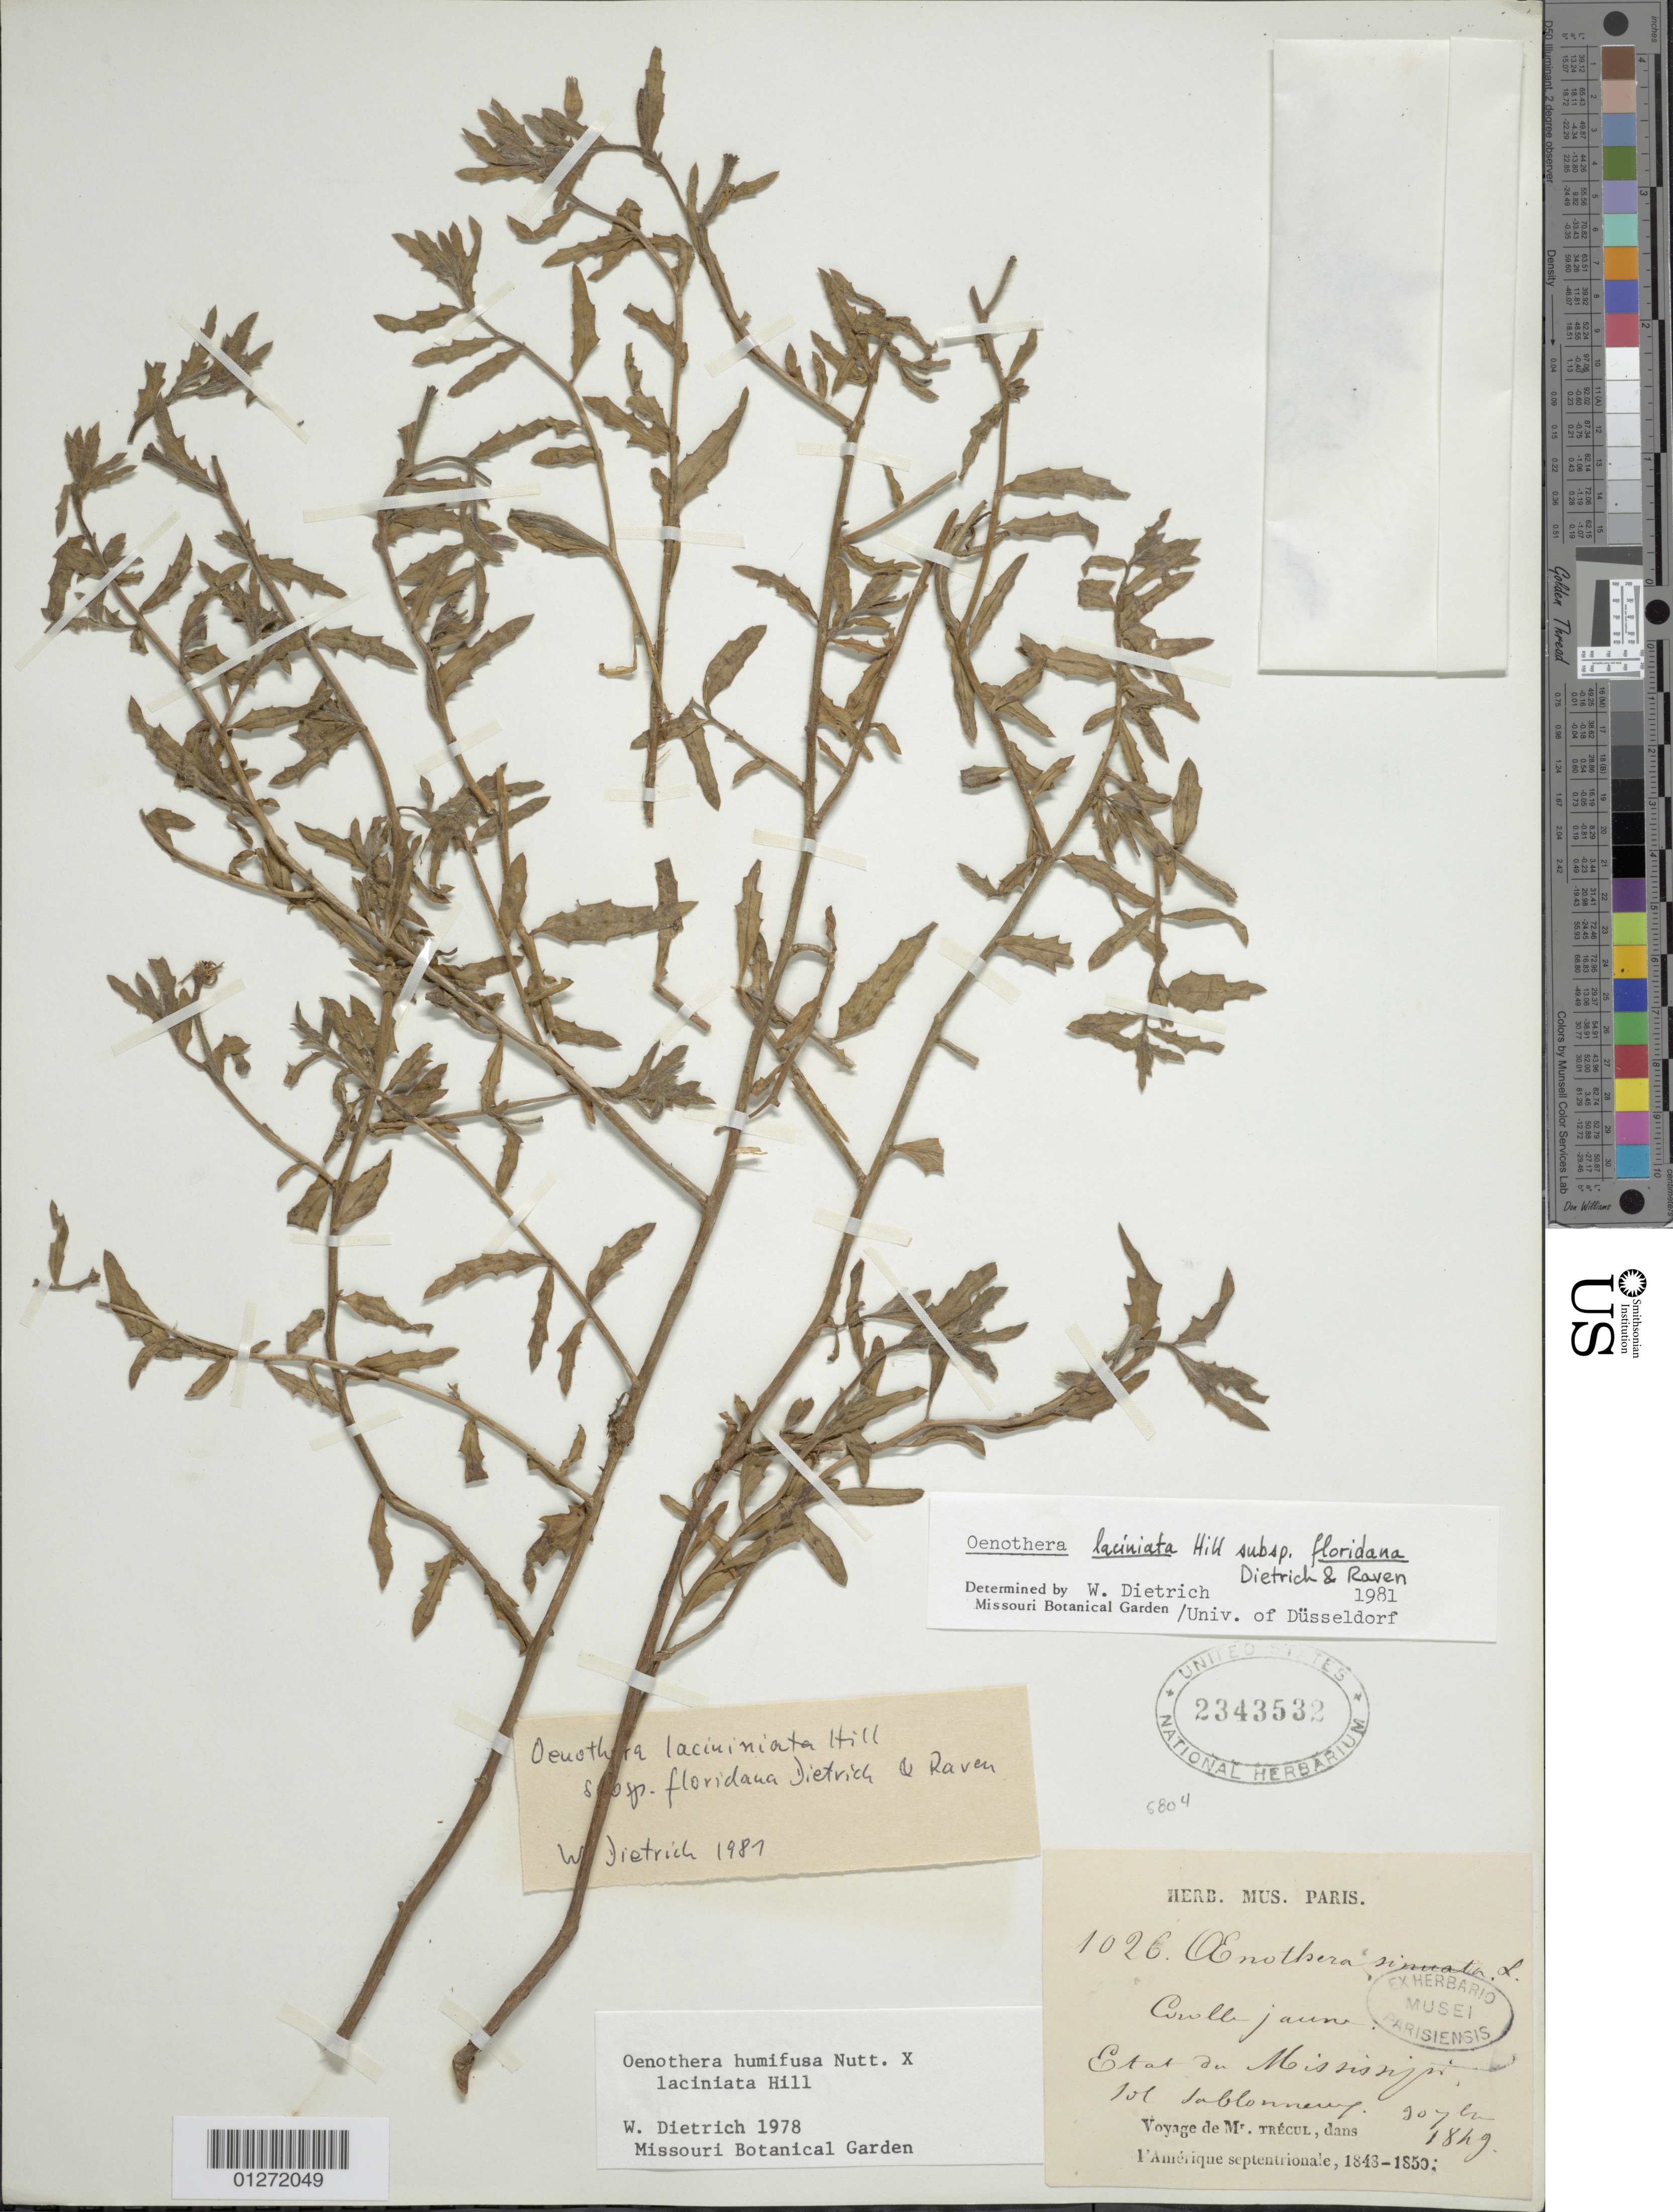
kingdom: Plantae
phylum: Tracheophyta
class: Magnoliopsida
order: Myrtales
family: Onagraceae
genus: Oenothera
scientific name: Oenothera laciniata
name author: Hill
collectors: A. Trécul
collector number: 1026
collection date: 1848/1850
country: United States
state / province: Mississippi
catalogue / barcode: US 2343532